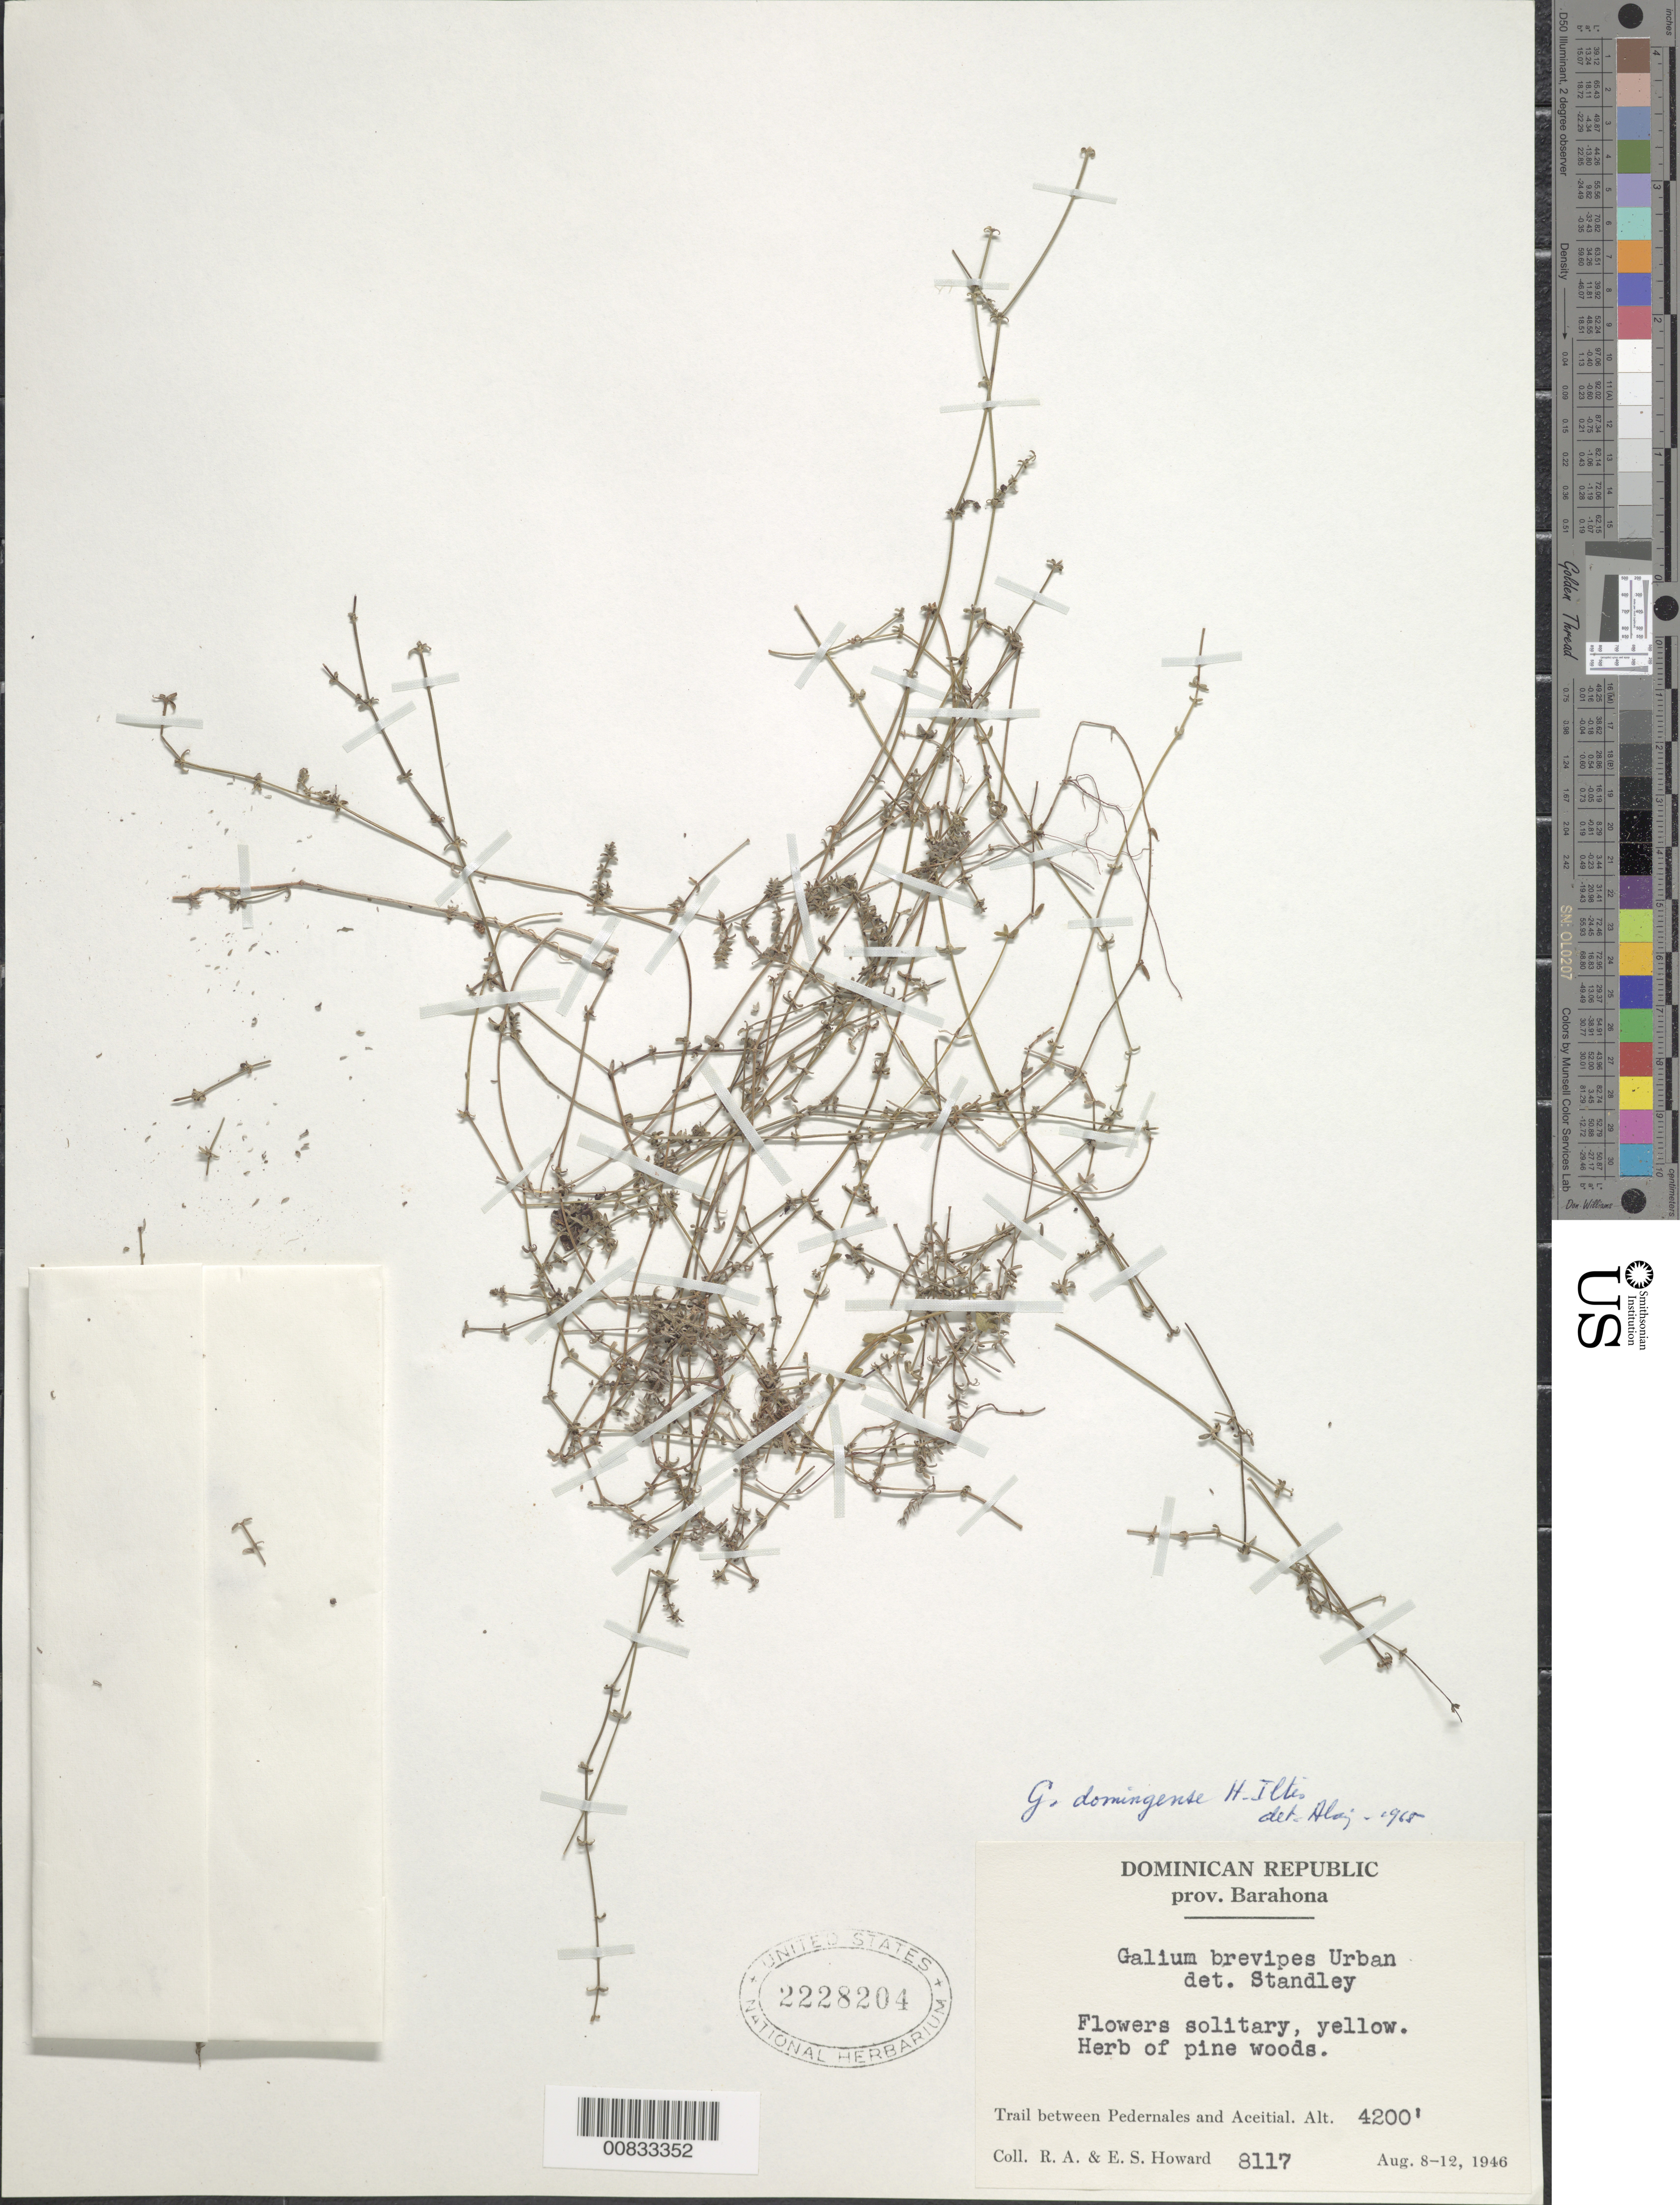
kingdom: Plantae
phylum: Tracheophyta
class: Magnoliopsida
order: Gentianales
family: Rubiaceae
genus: Galium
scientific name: Galium domingense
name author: Iltis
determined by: Liogier, Alain H.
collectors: R. A. Howard & E. S. Howard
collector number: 8117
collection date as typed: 08 Aug 1946 to 12 Aug 1946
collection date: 1946-08-08/1946-08-12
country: Dominican Republic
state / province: Barahona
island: Hispaniola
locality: Between Pedernales and Aceitial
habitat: Trail in pine woods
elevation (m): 1280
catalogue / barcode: US 2228204